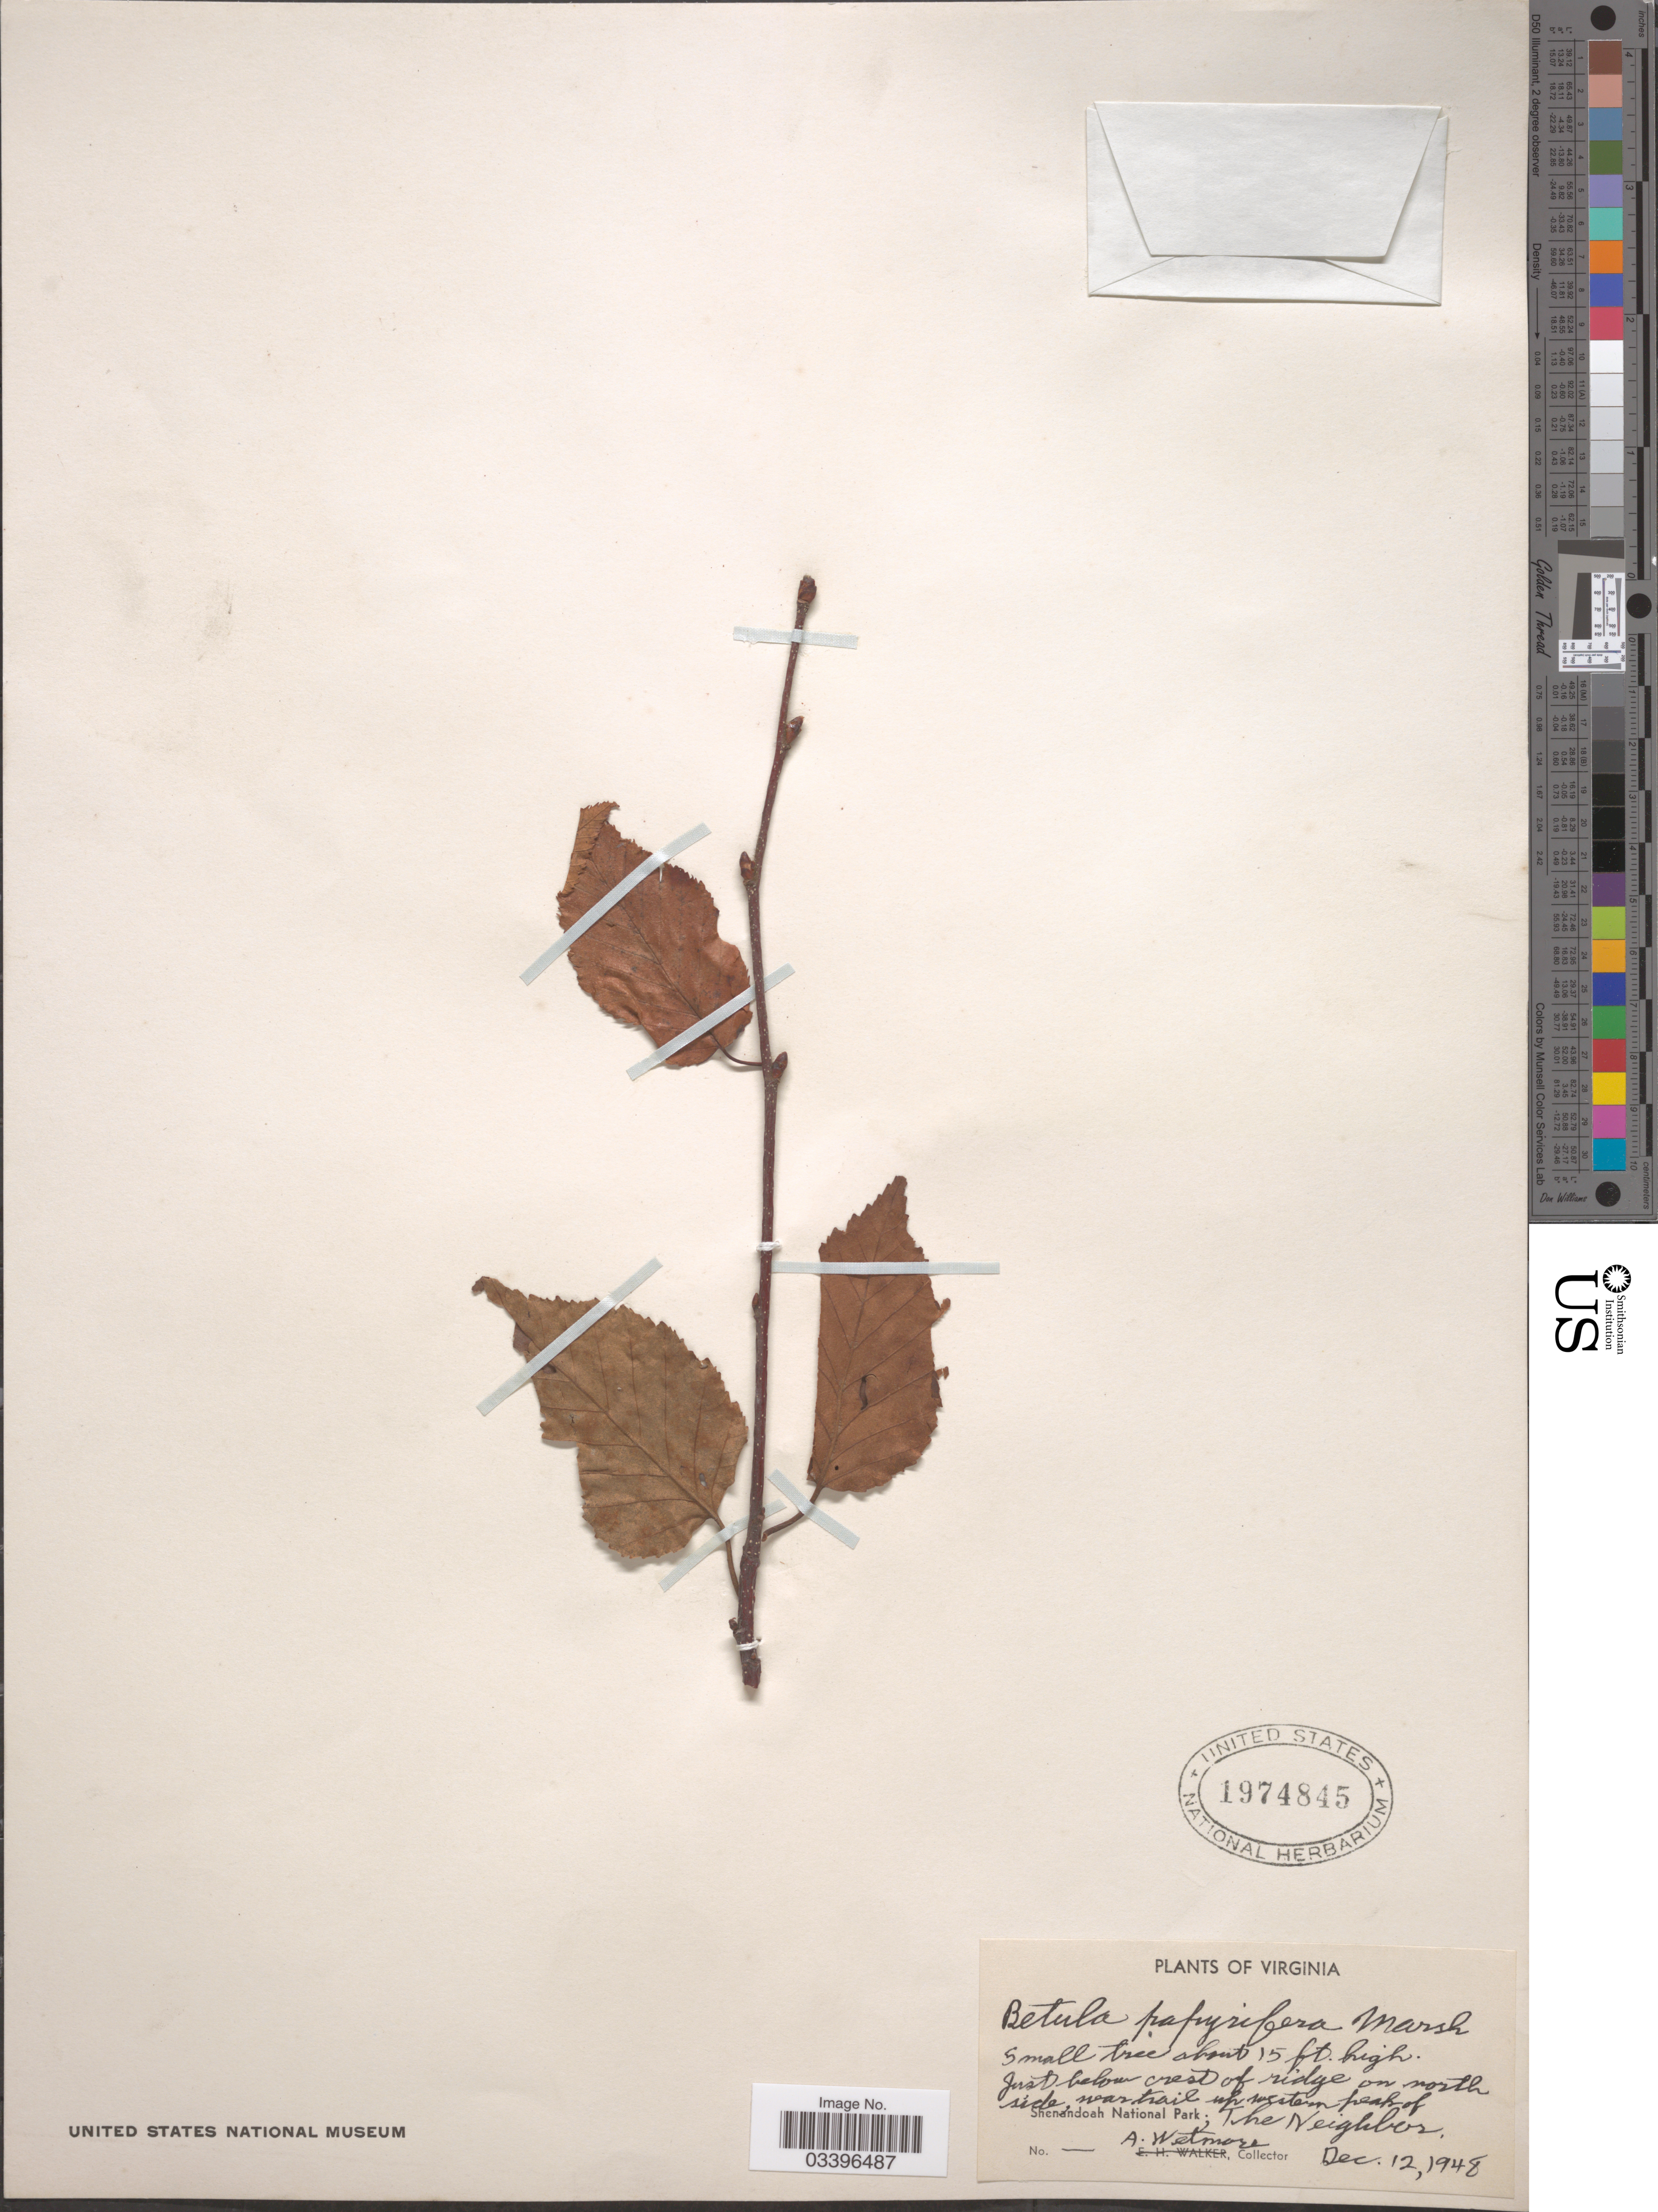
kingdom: Plantae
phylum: Tracheophyta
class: Magnoliopsida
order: Fagales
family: Betulaceae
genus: Betula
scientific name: Betula papyrifera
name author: Marshall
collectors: A. Wetmore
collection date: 1948-12-12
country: United States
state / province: Virginia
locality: Just below crest of ridge on north side, war trail up western peak of The Neighbor. Shenandoah National Park.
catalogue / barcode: US 1974845